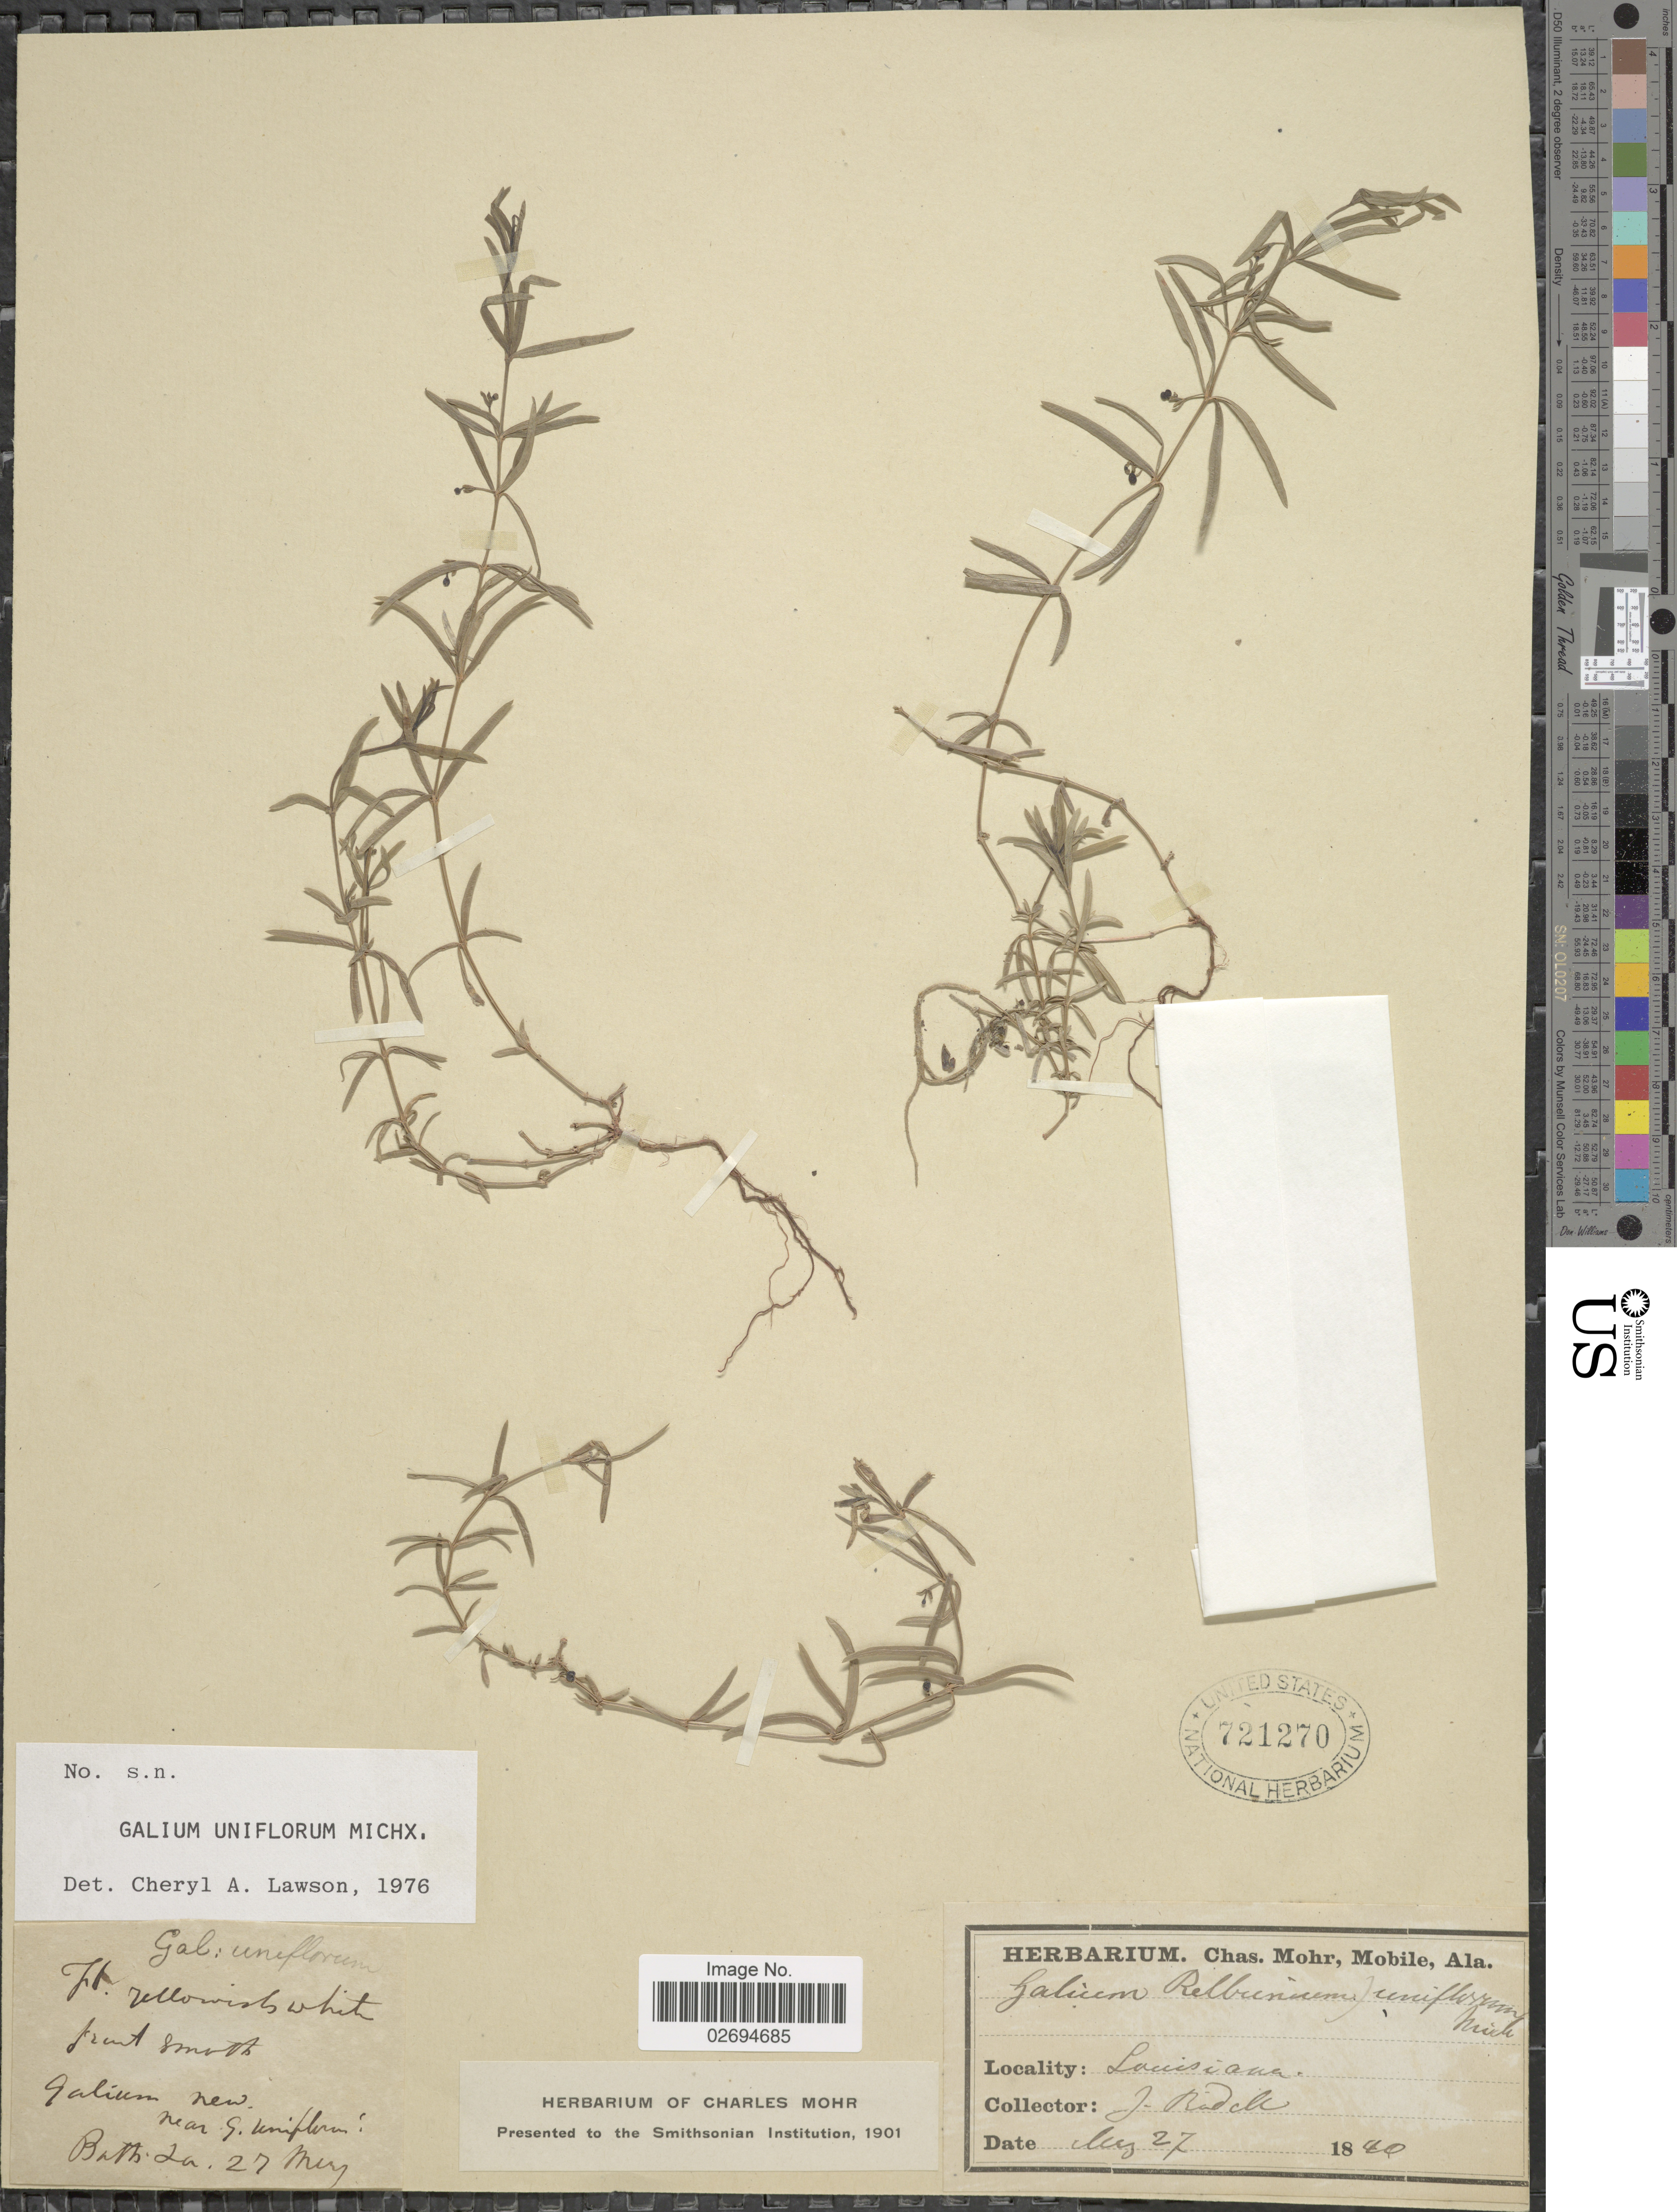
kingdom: Plantae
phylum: Tracheophyta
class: Magnoliopsida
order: Gentianales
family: Rubiaceae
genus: Galium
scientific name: Galium uniflorum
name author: Michx.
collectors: J. Ridell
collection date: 1840-05-27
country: United States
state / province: Louisiana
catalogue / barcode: US 721270